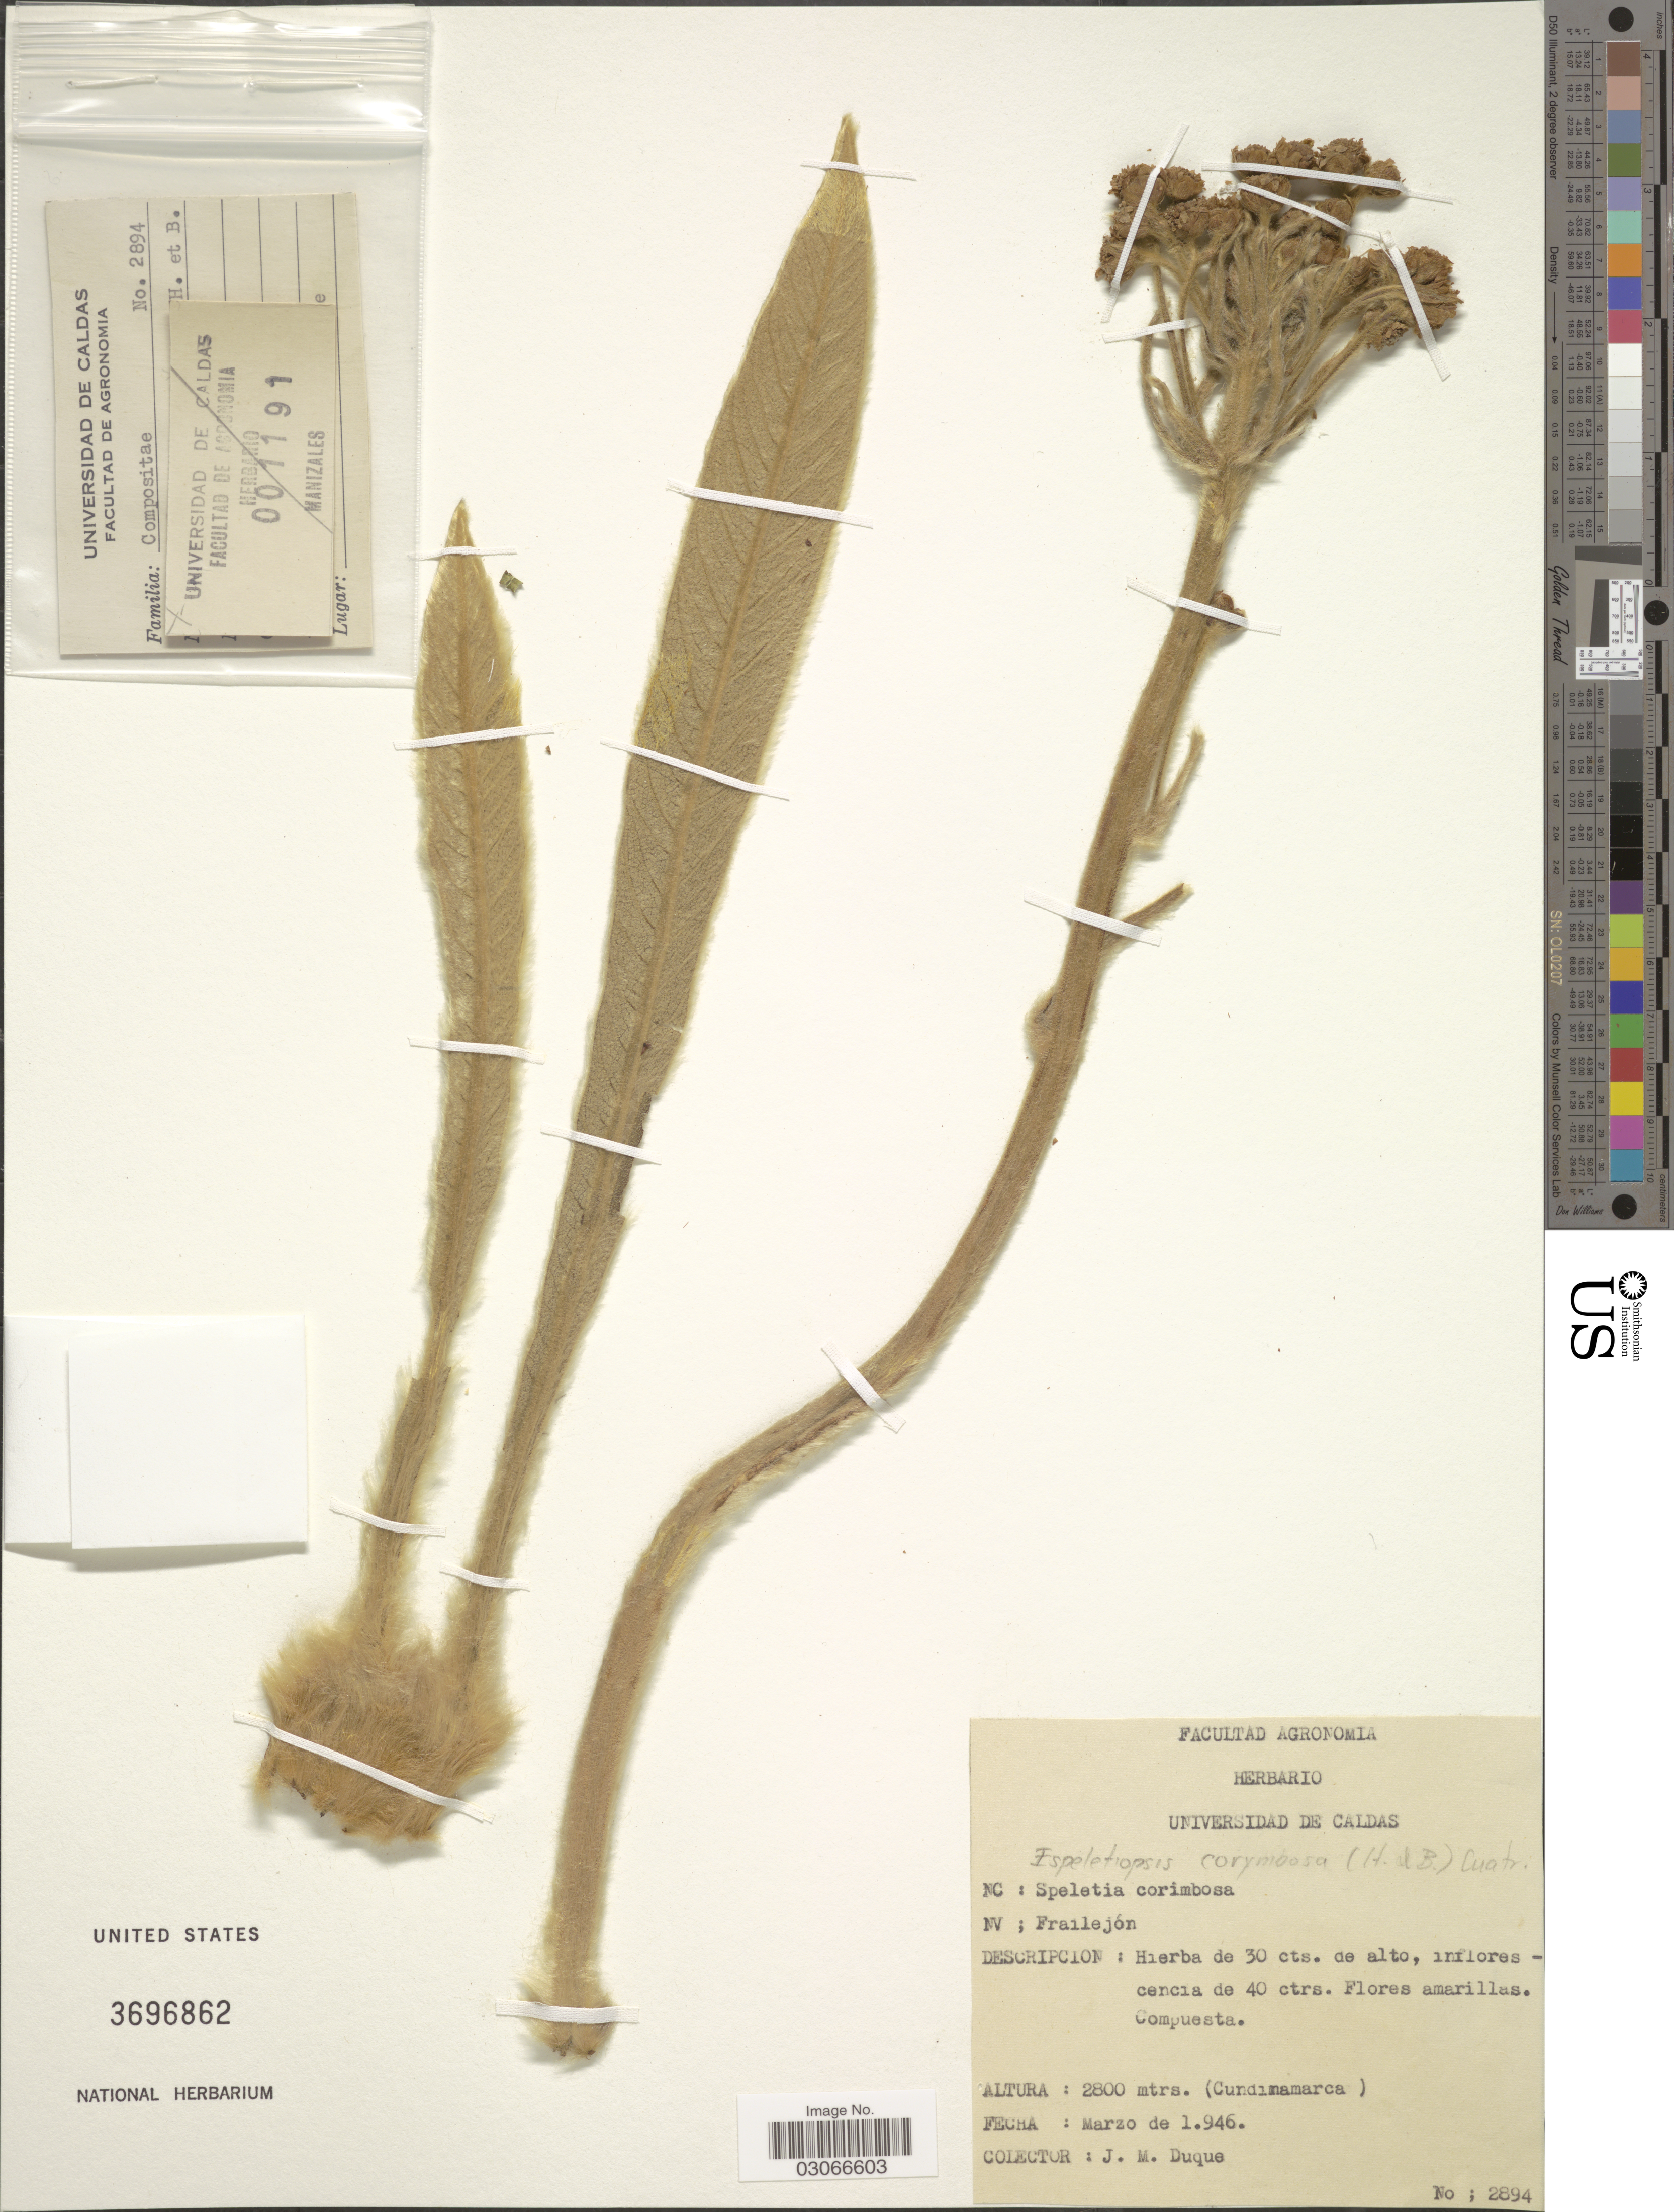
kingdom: Plantae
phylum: Tracheophyta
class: Magnoliopsida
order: Asterales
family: Asteraceae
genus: Espeletiopsis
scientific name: Espeletiopsis corymbosa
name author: (Humb. & Bonpl.) Cuatrec.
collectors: J. Duque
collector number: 2894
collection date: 1946-03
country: Colombia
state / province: Cundinamarca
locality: Flores amarillas. Compuesta.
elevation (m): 2800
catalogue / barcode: US 3696862